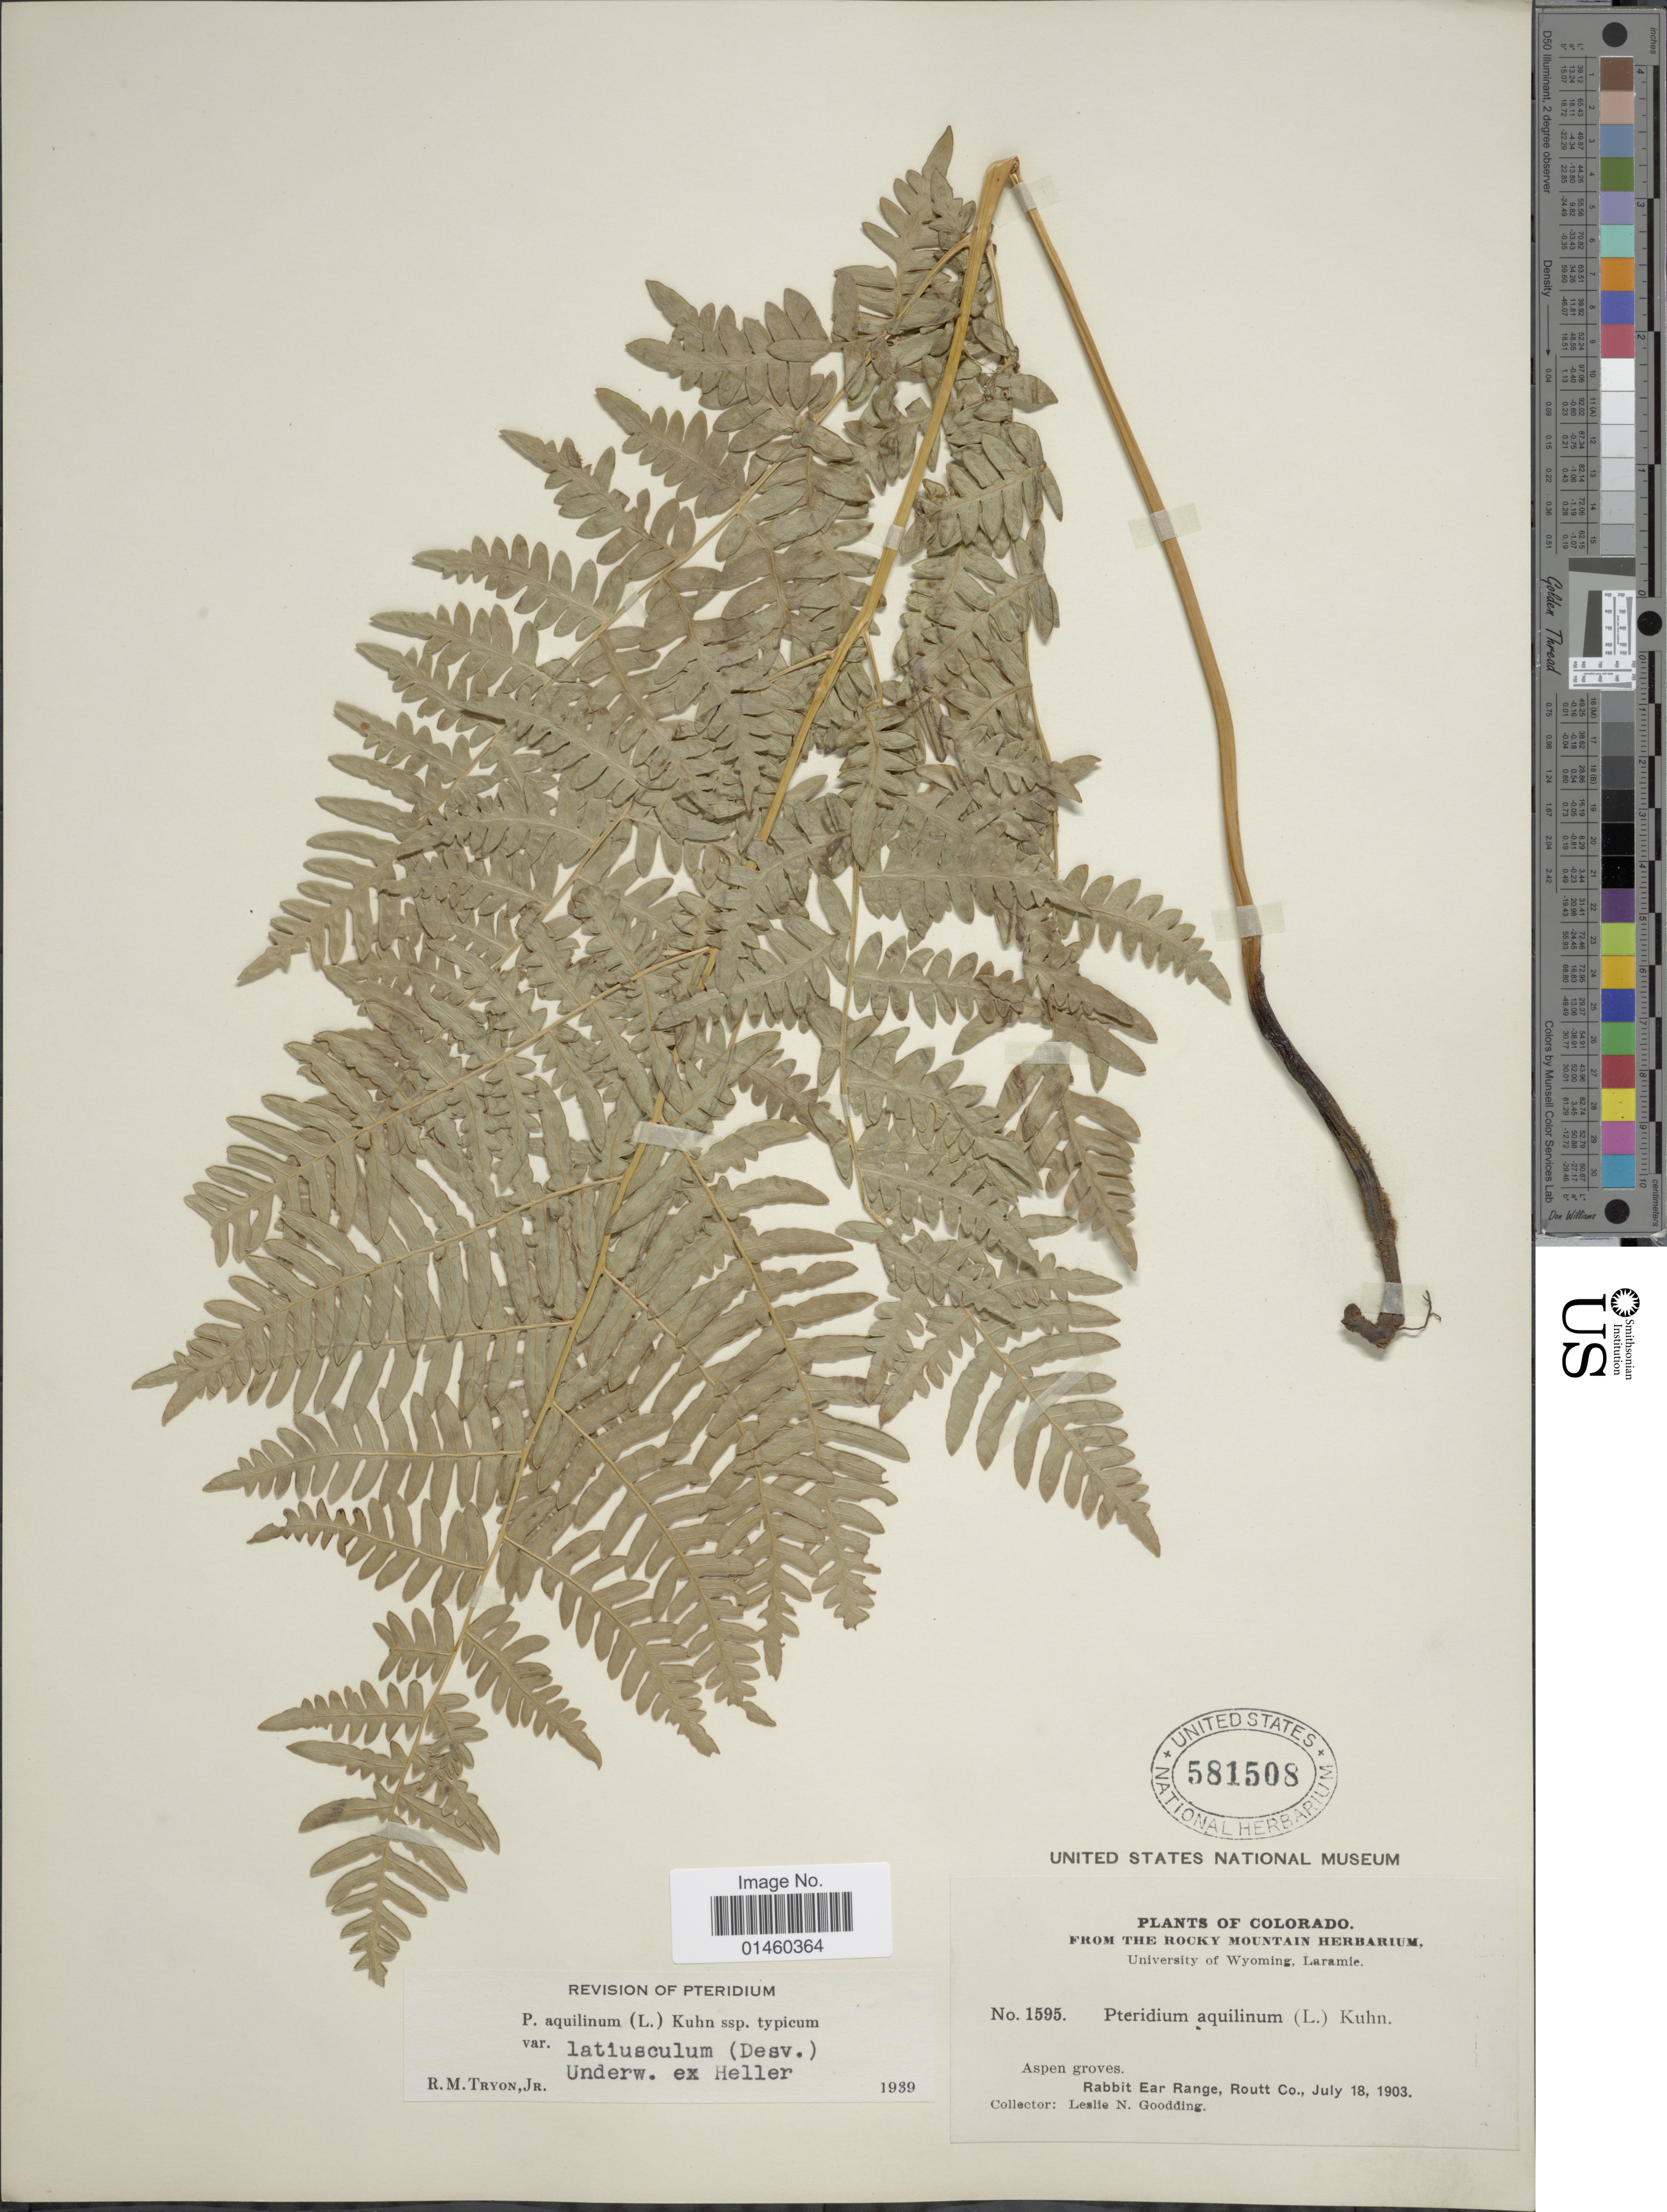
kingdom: Plantae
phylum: Tracheophyta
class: Polypodiopsida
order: Polypodiales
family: Dennstaedtiaceae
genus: Pteridium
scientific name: Pteridium aquilinum var. latiusculum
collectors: L. N. Goodding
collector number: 1595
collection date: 1903-07-18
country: United States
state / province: Colorado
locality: Aspen groves, Rabbit Ear Range, Routt Co.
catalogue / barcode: US 581508